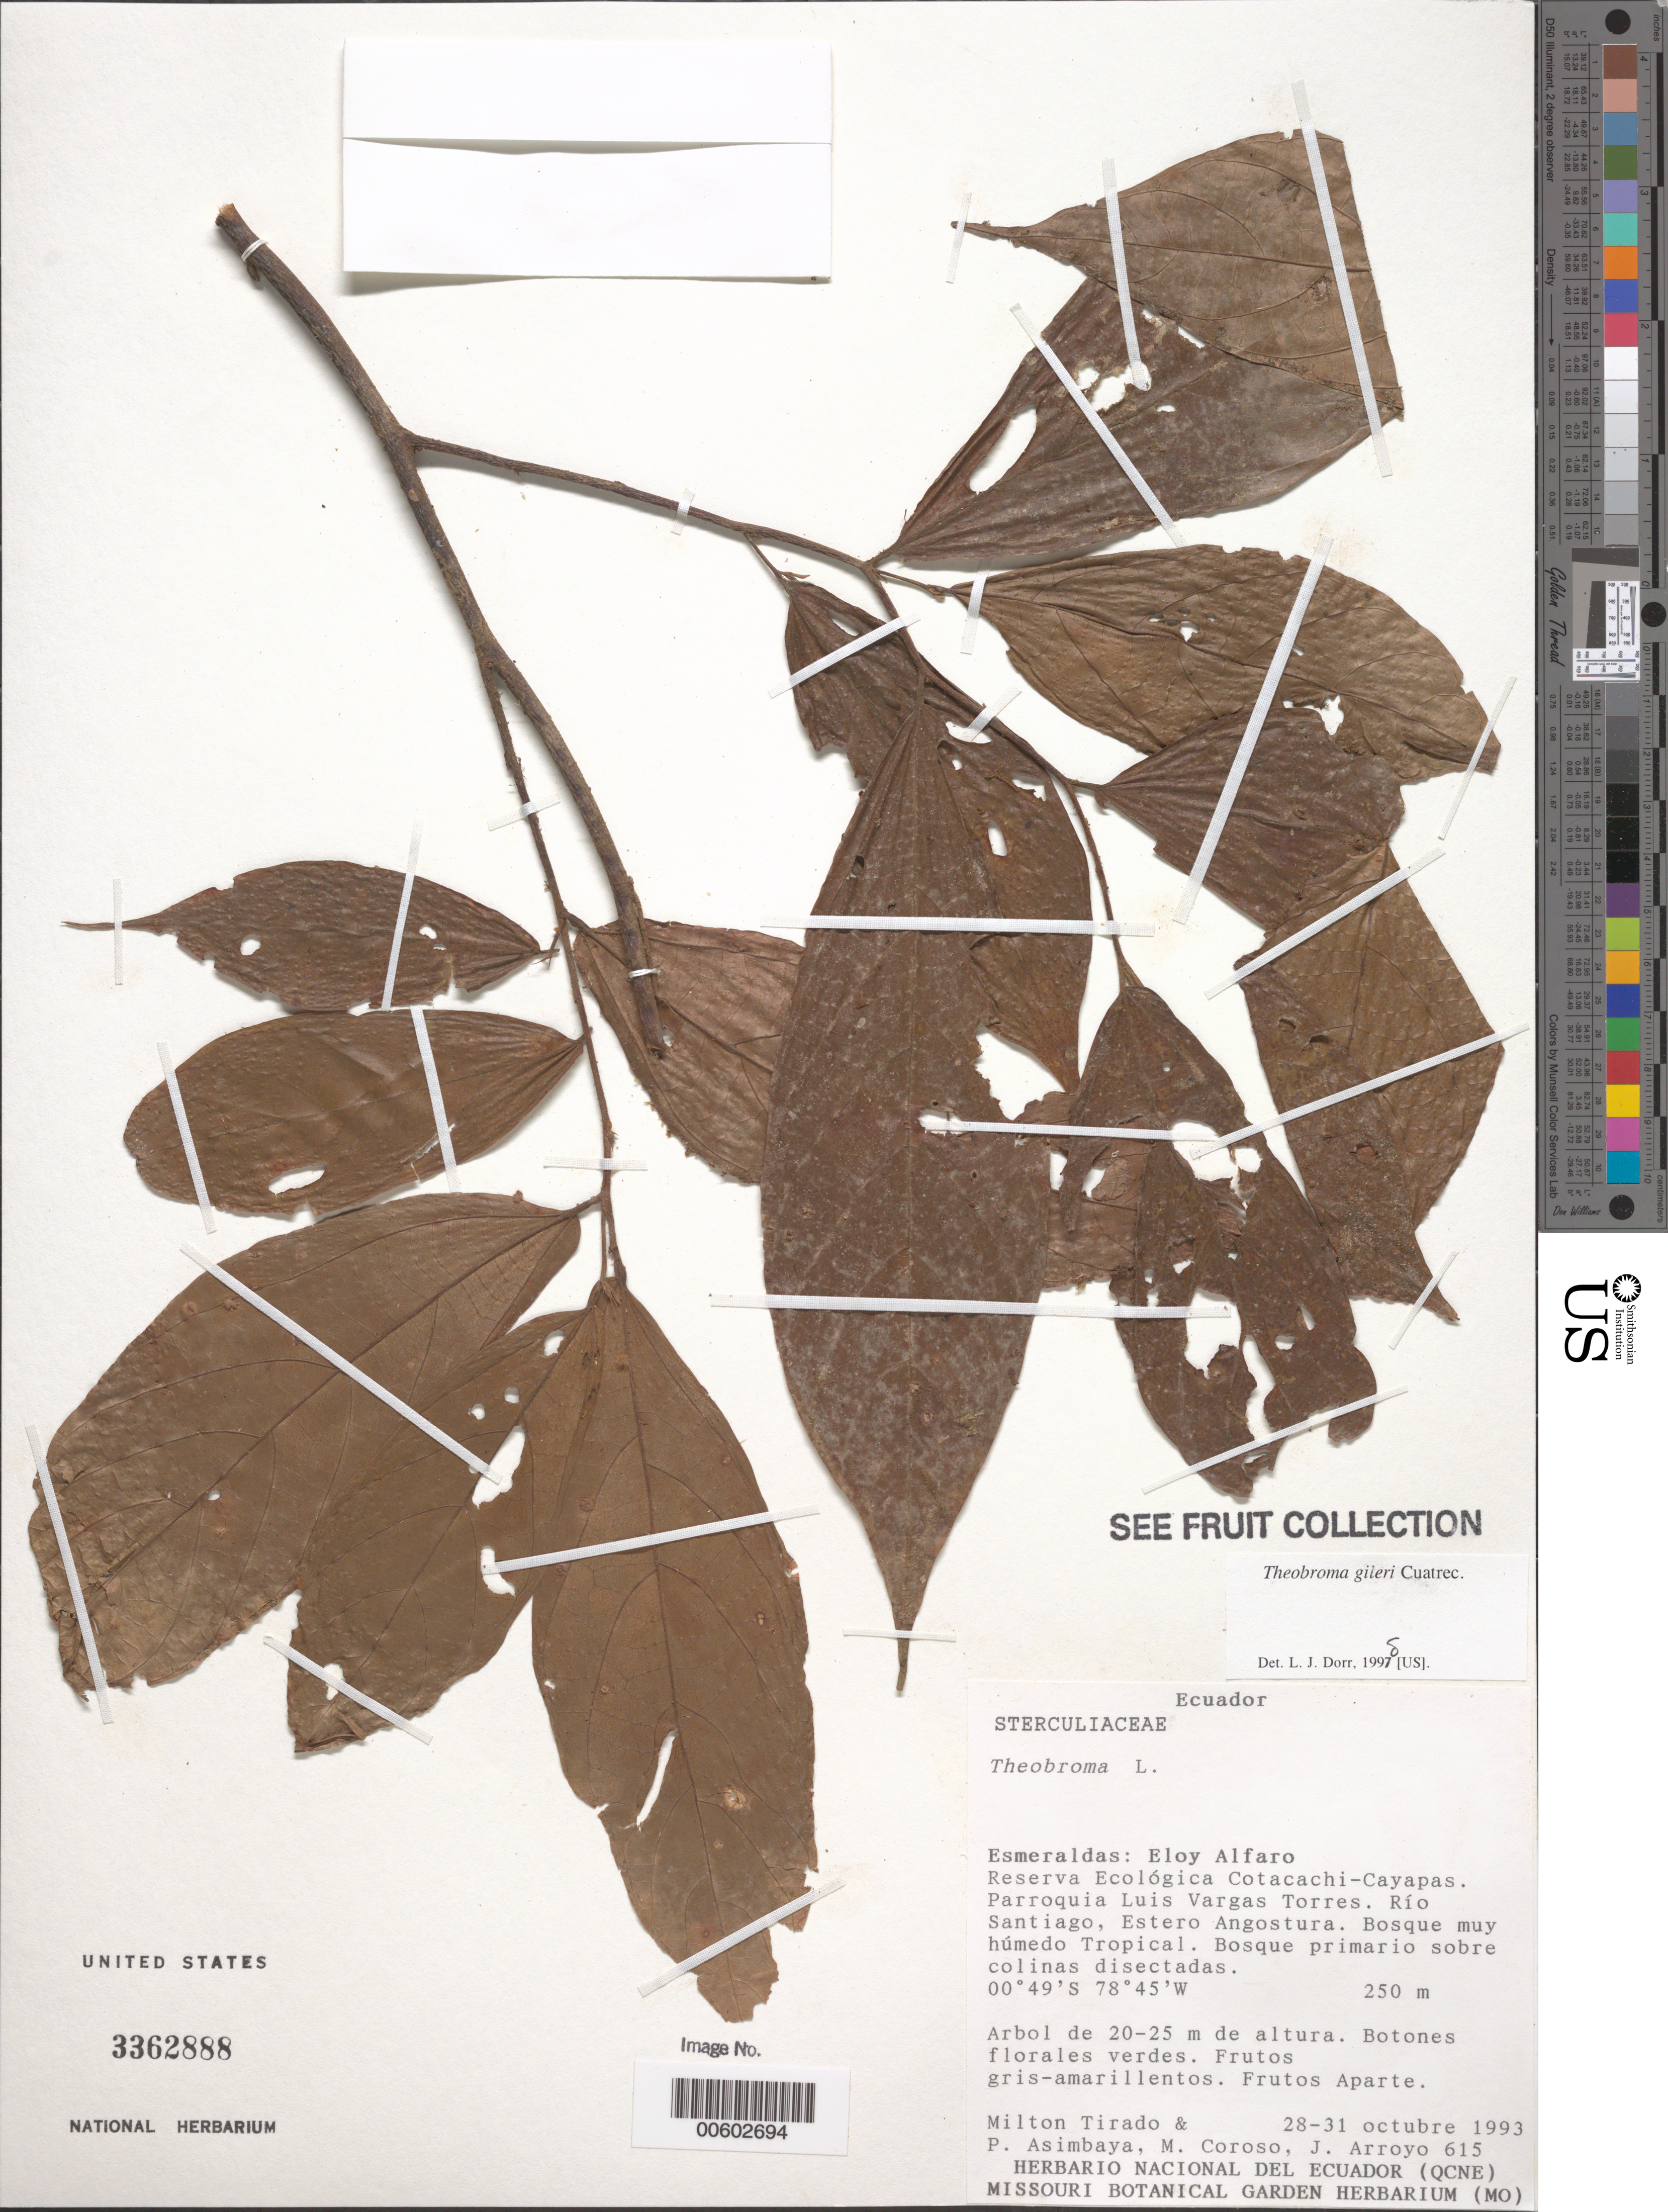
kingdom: Plantae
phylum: Tracheophyta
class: Magnoliopsida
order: Malvales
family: Malvaceae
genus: Theobroma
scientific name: Theobroma gileri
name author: Cuatrec.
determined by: Dorr, L. J., (BOT), Smithsonian Institution - National Museum of Natural History (UNITED STATES)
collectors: M. Tirado, P. Asimbaya, M. Coroso & J. Arroyo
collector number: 615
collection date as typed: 28 Oct 1993 to 31 Oct 1993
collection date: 1993-10-28/1993-10-31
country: Ecuador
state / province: Esmeraldas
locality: Eloy Alfaro. Reserva Ecológica Cotacachi-Cayapas, Parroquia Luis Vargas Torres, Río Santiago, Estero Angostura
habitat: Bosque muy húmedo Tropical, bosque primario sobre colinas disectadas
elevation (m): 250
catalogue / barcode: US 3362888